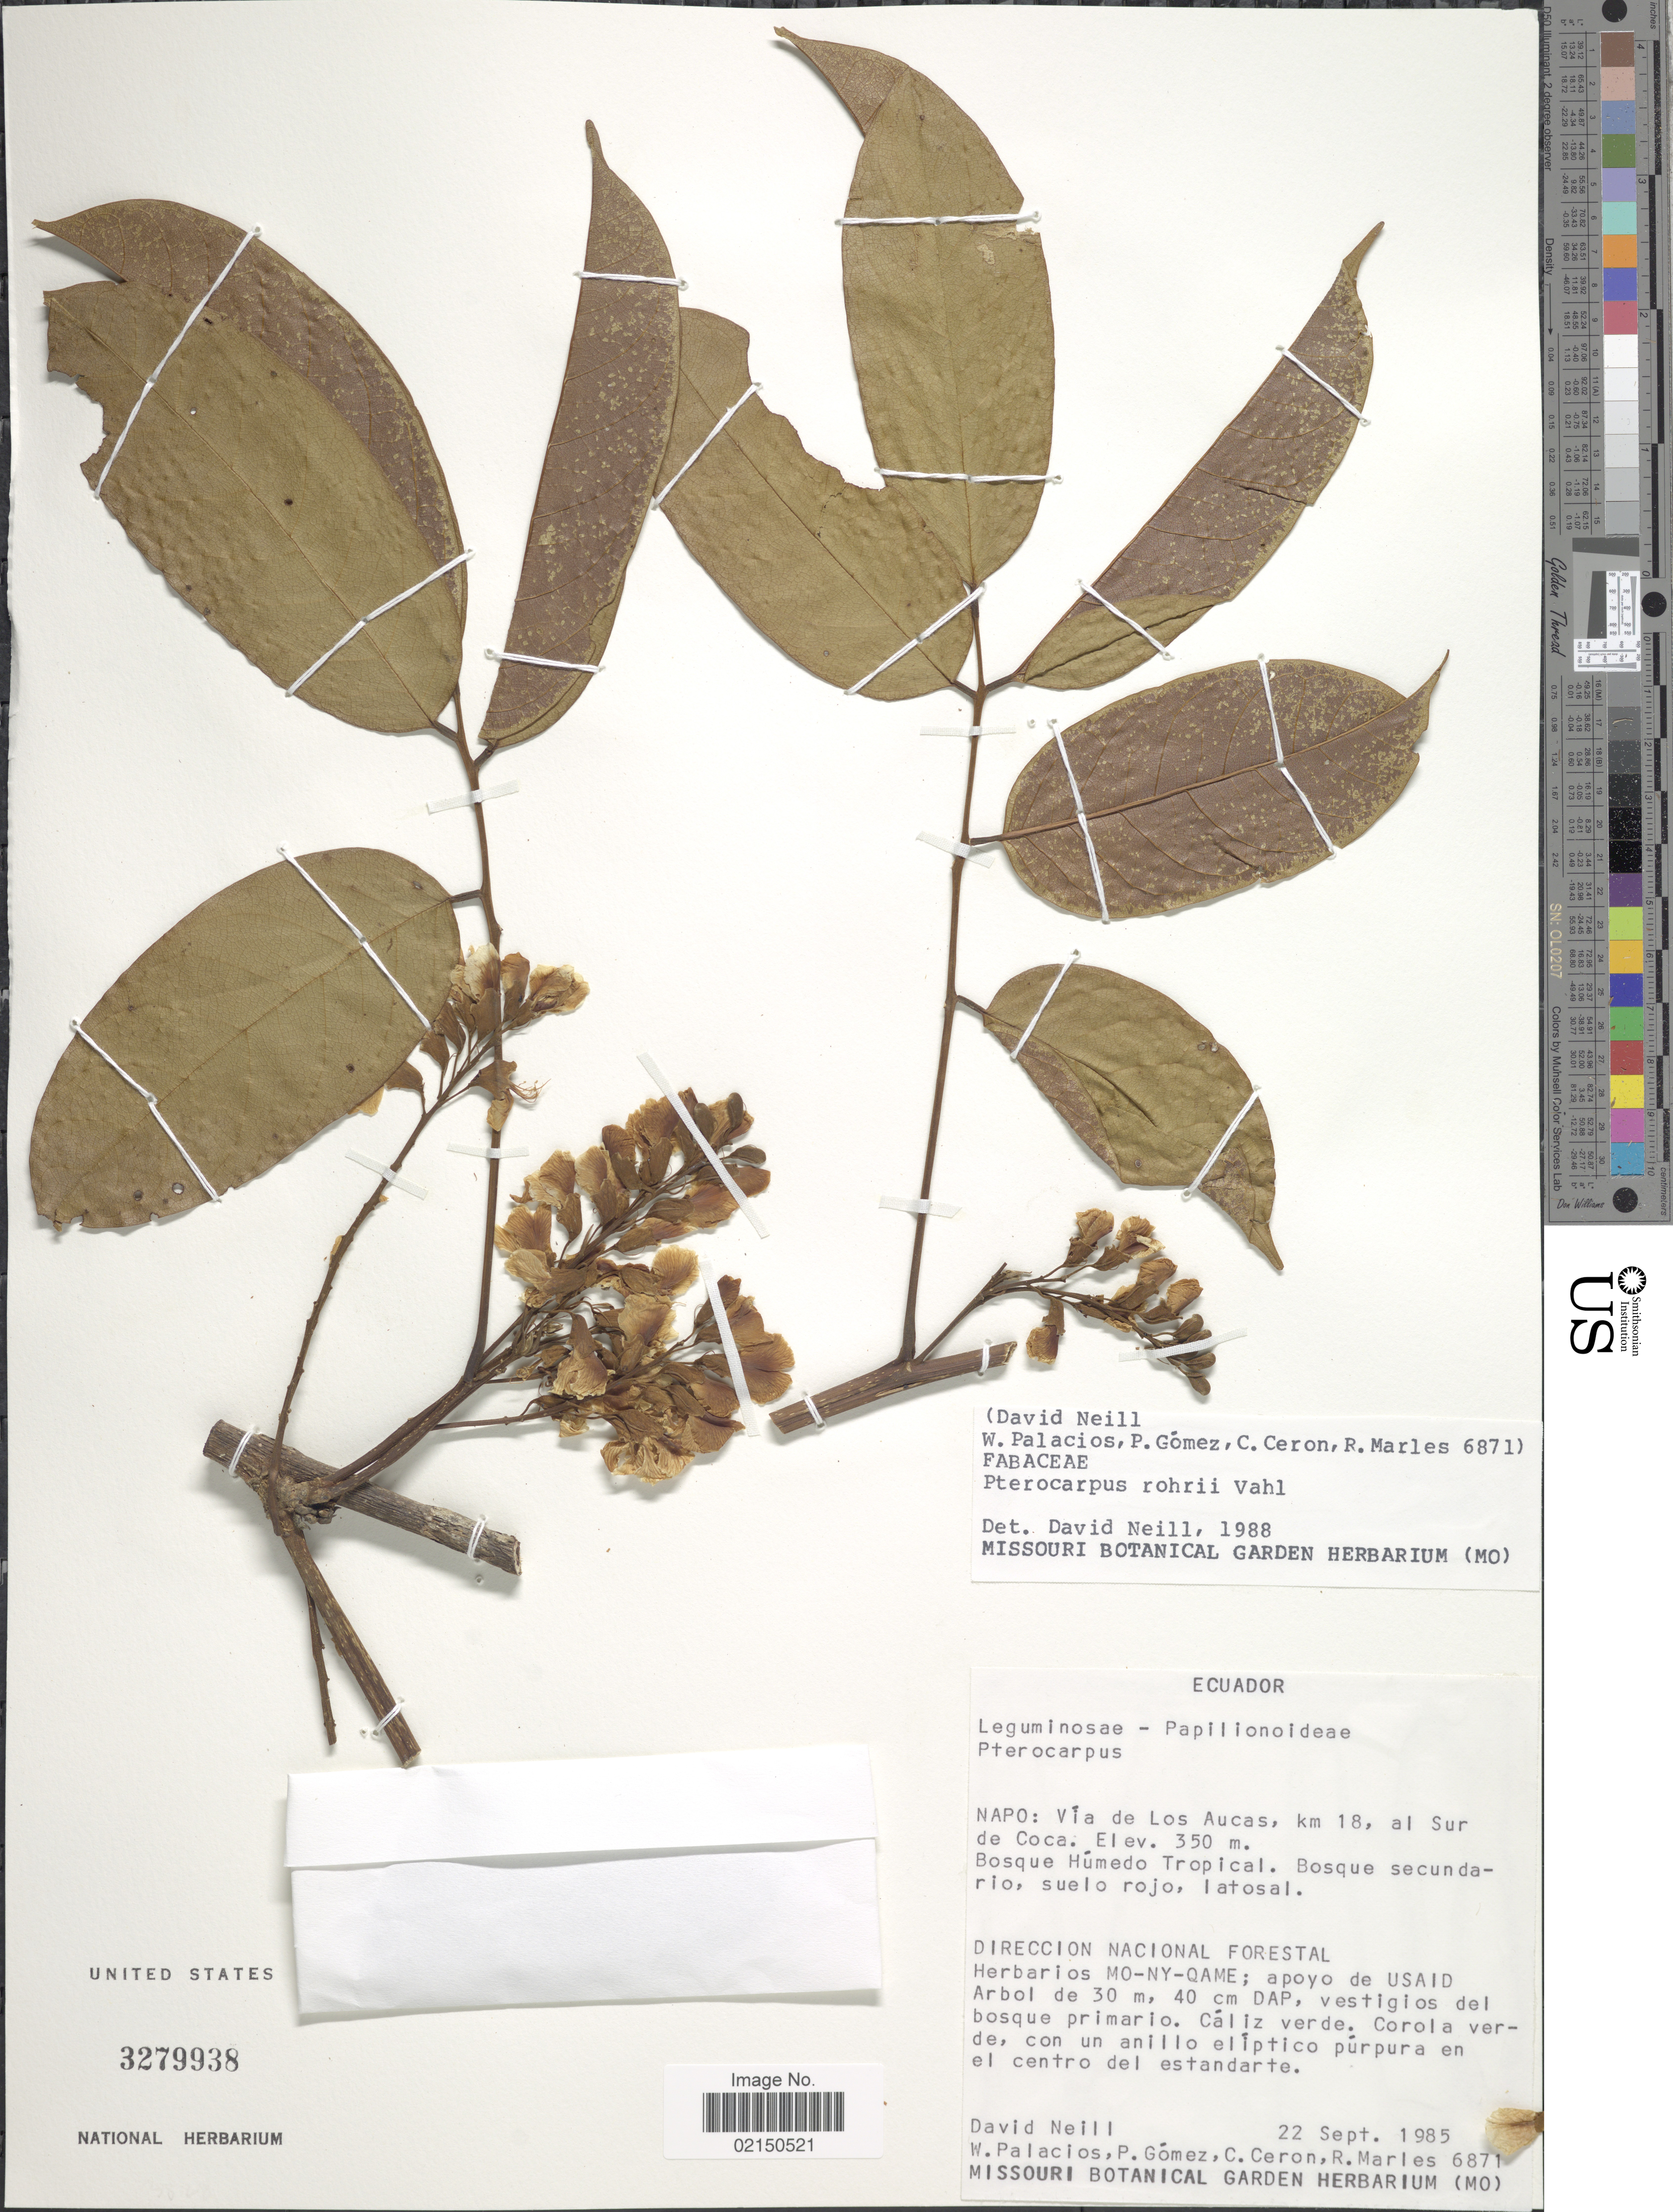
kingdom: Plantae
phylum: Tracheophyta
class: Magnoliopsida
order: Fabales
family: Fabaceae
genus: Pterocarpus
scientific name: Pterocarpus rohrii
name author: Vahl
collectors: D. A. Neill, W. Palacios, P. Gómez, C. E. Cerón M. & R. Marles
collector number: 6871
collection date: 1985-09-22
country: Ecuador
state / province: Napo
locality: Via de Los Aucas, km 18, al Sur de Coca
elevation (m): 350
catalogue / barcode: US 3279938